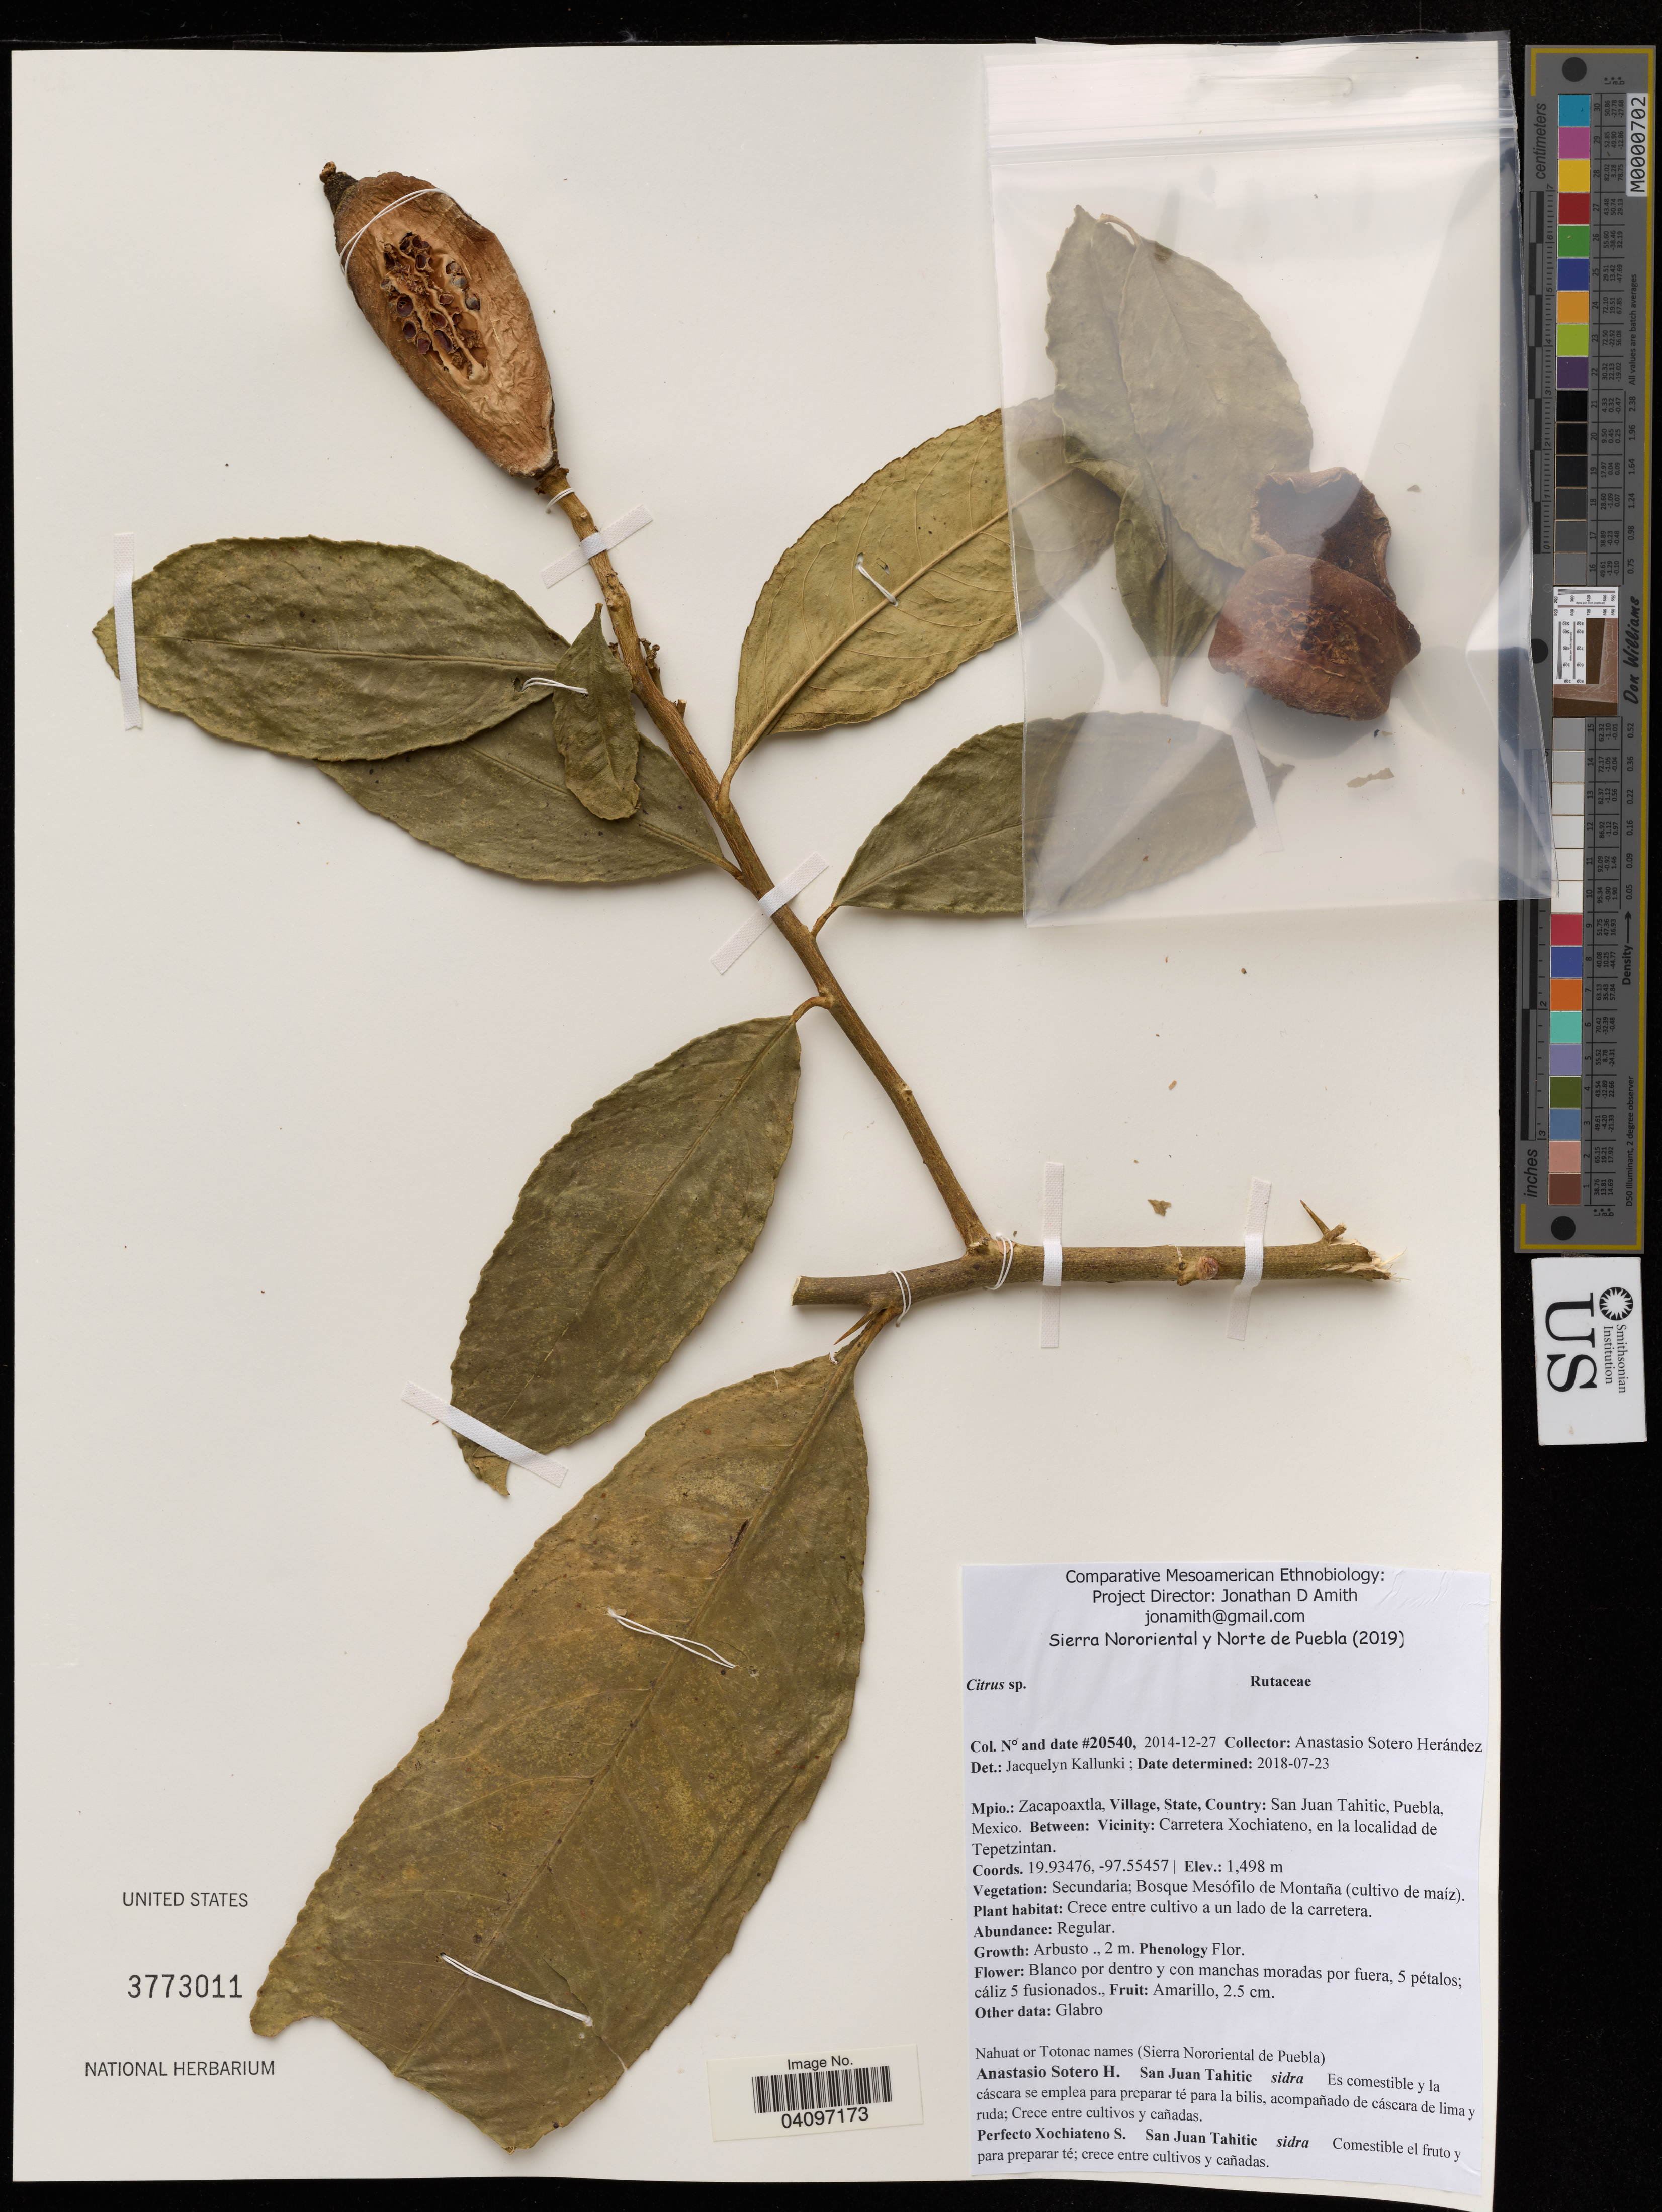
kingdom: Plantae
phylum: Tracheophyta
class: Magnoliopsida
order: Sapindales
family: Rutaceae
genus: Citrus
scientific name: Citrus sp.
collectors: A. Sotero H.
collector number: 20540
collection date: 2014-12-27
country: Mexico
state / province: Puebla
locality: Mpio.: Zacapoaxtla, Village, State, Country: San Juan Tahitic, Puebla, Mexico. Between: Vicinity: Carretera Xochiateno, en la localidad de Tepetzintan.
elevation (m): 1498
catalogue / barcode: US 3773011